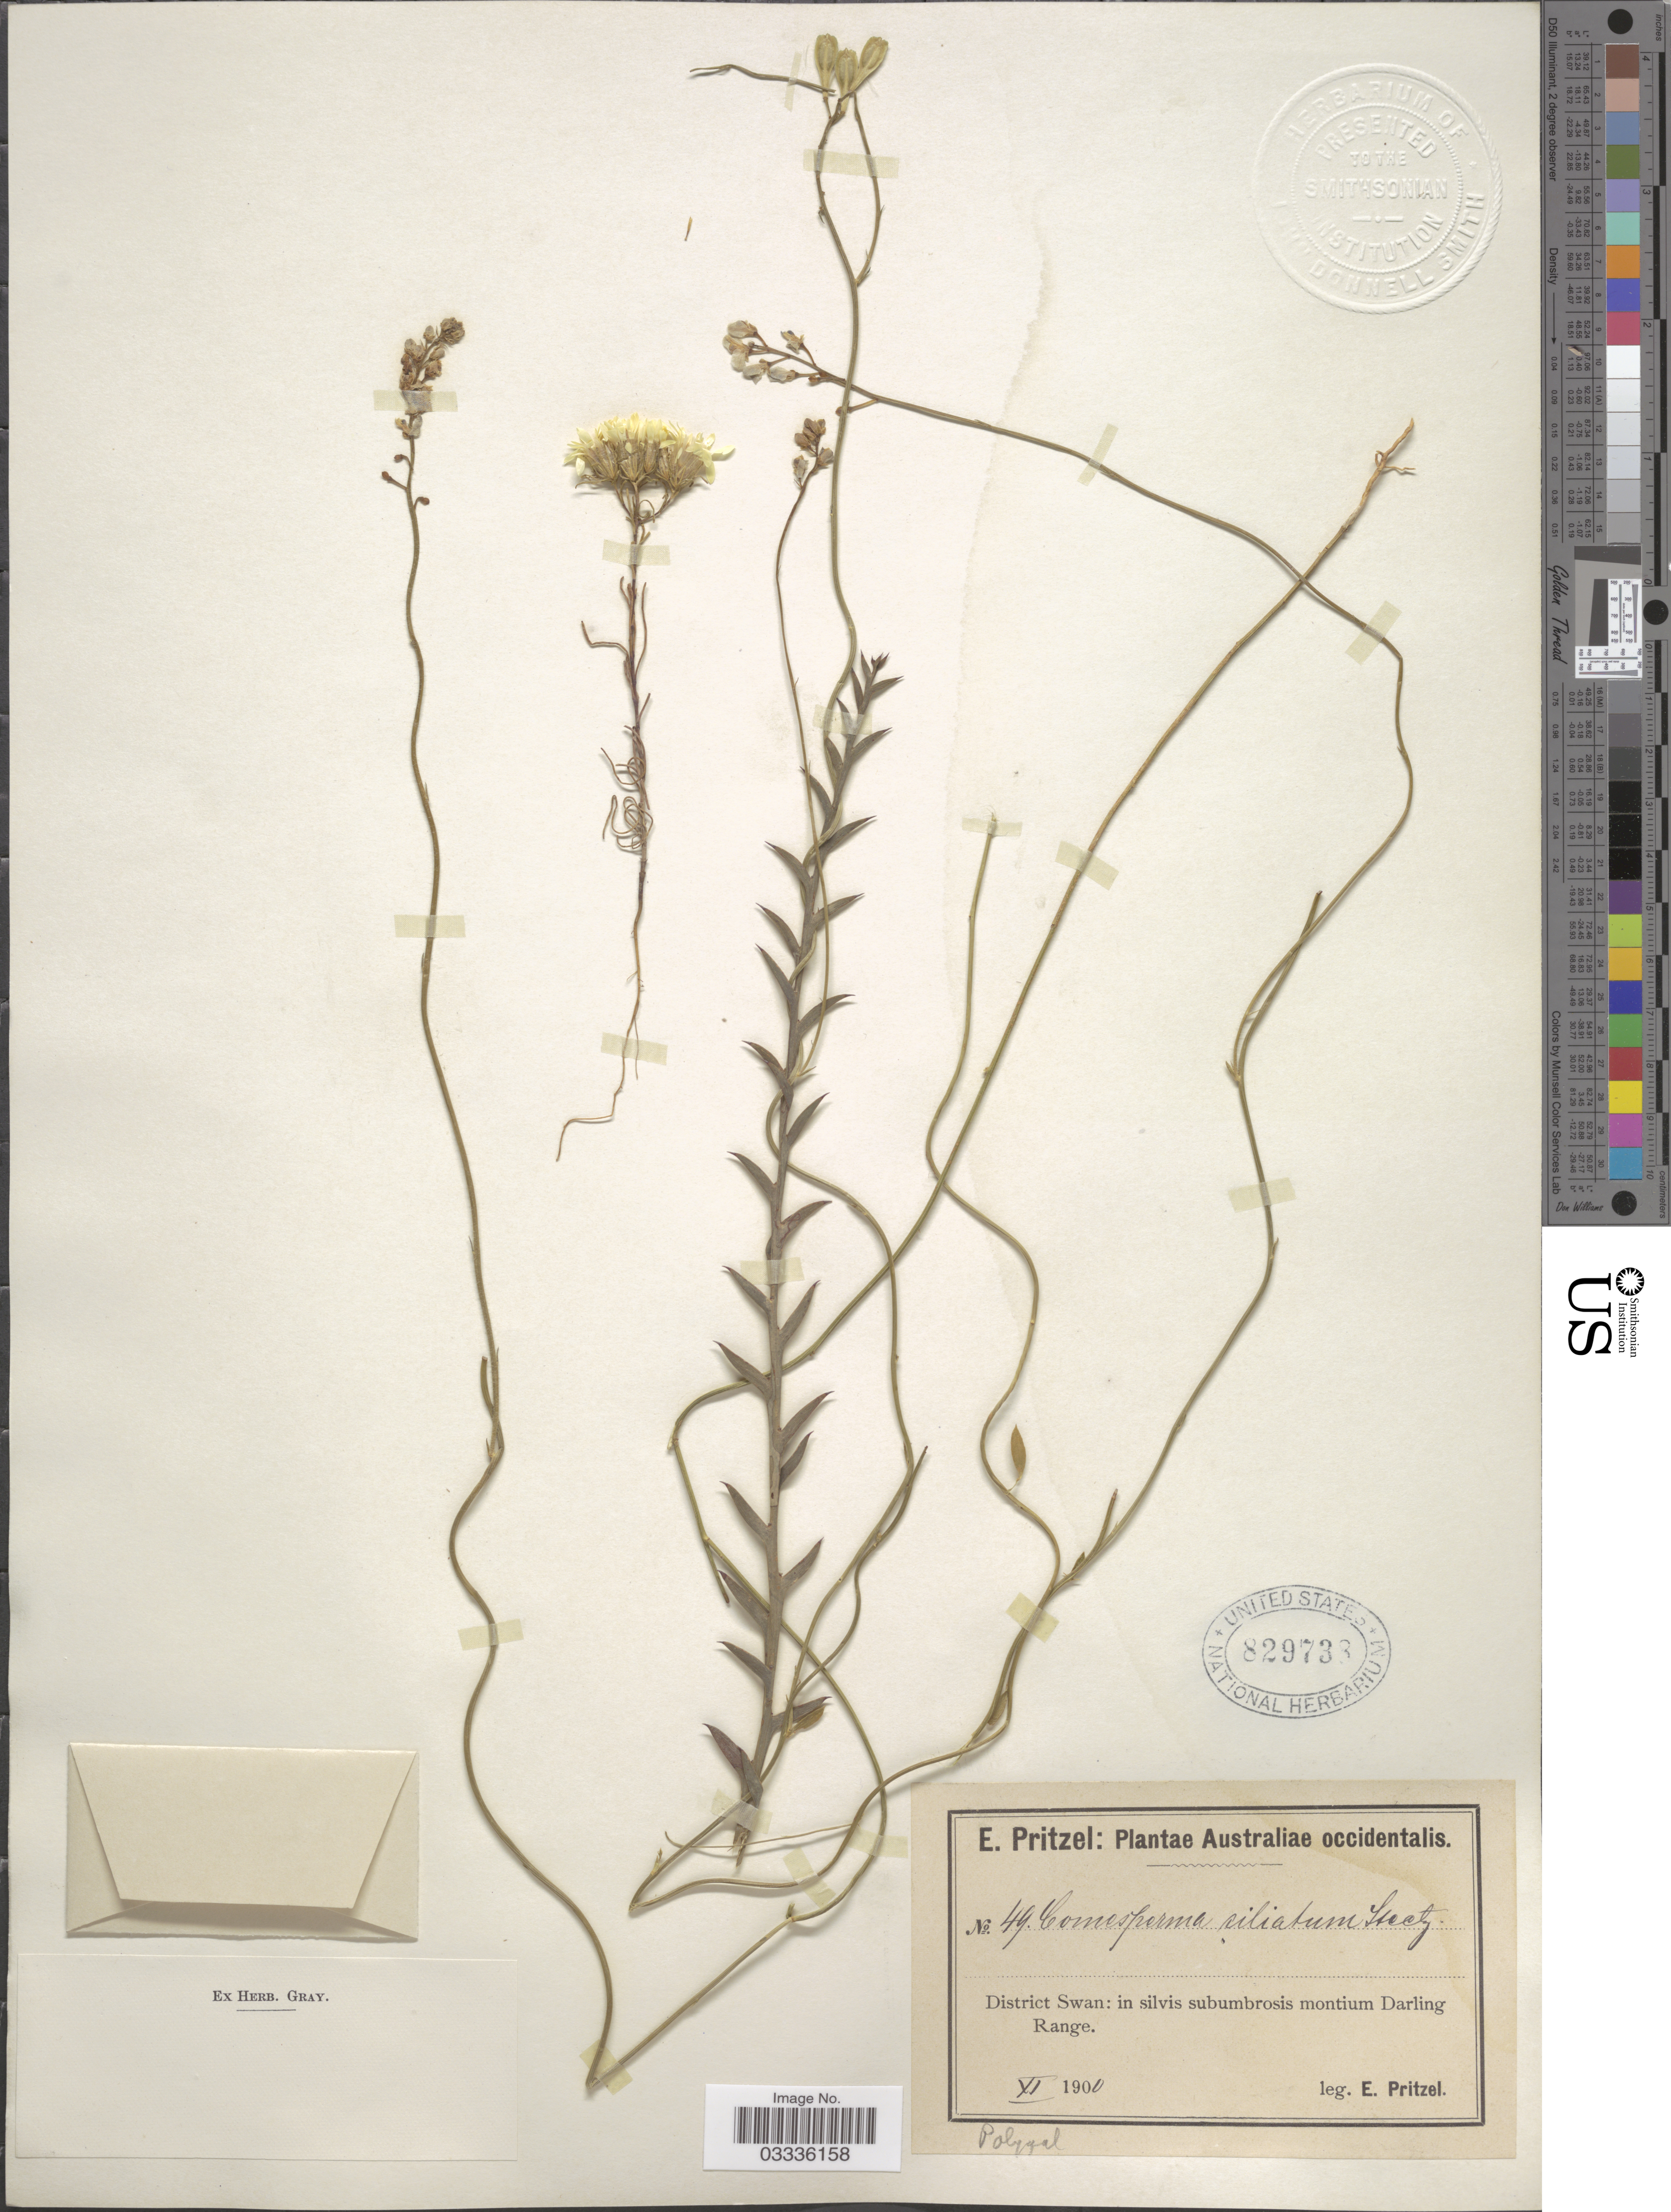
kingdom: Plantae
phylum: Tracheophyta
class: Magnoliopsida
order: Fabales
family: Polygalaceae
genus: Comesperma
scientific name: Comesperma ciliatum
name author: Steetz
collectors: E. G. Pritzel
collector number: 49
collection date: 1900-11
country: Australia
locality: Australiae occidentalis. District Swan: in silvis subumbrosis montium Darling Range.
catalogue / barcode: US 829738